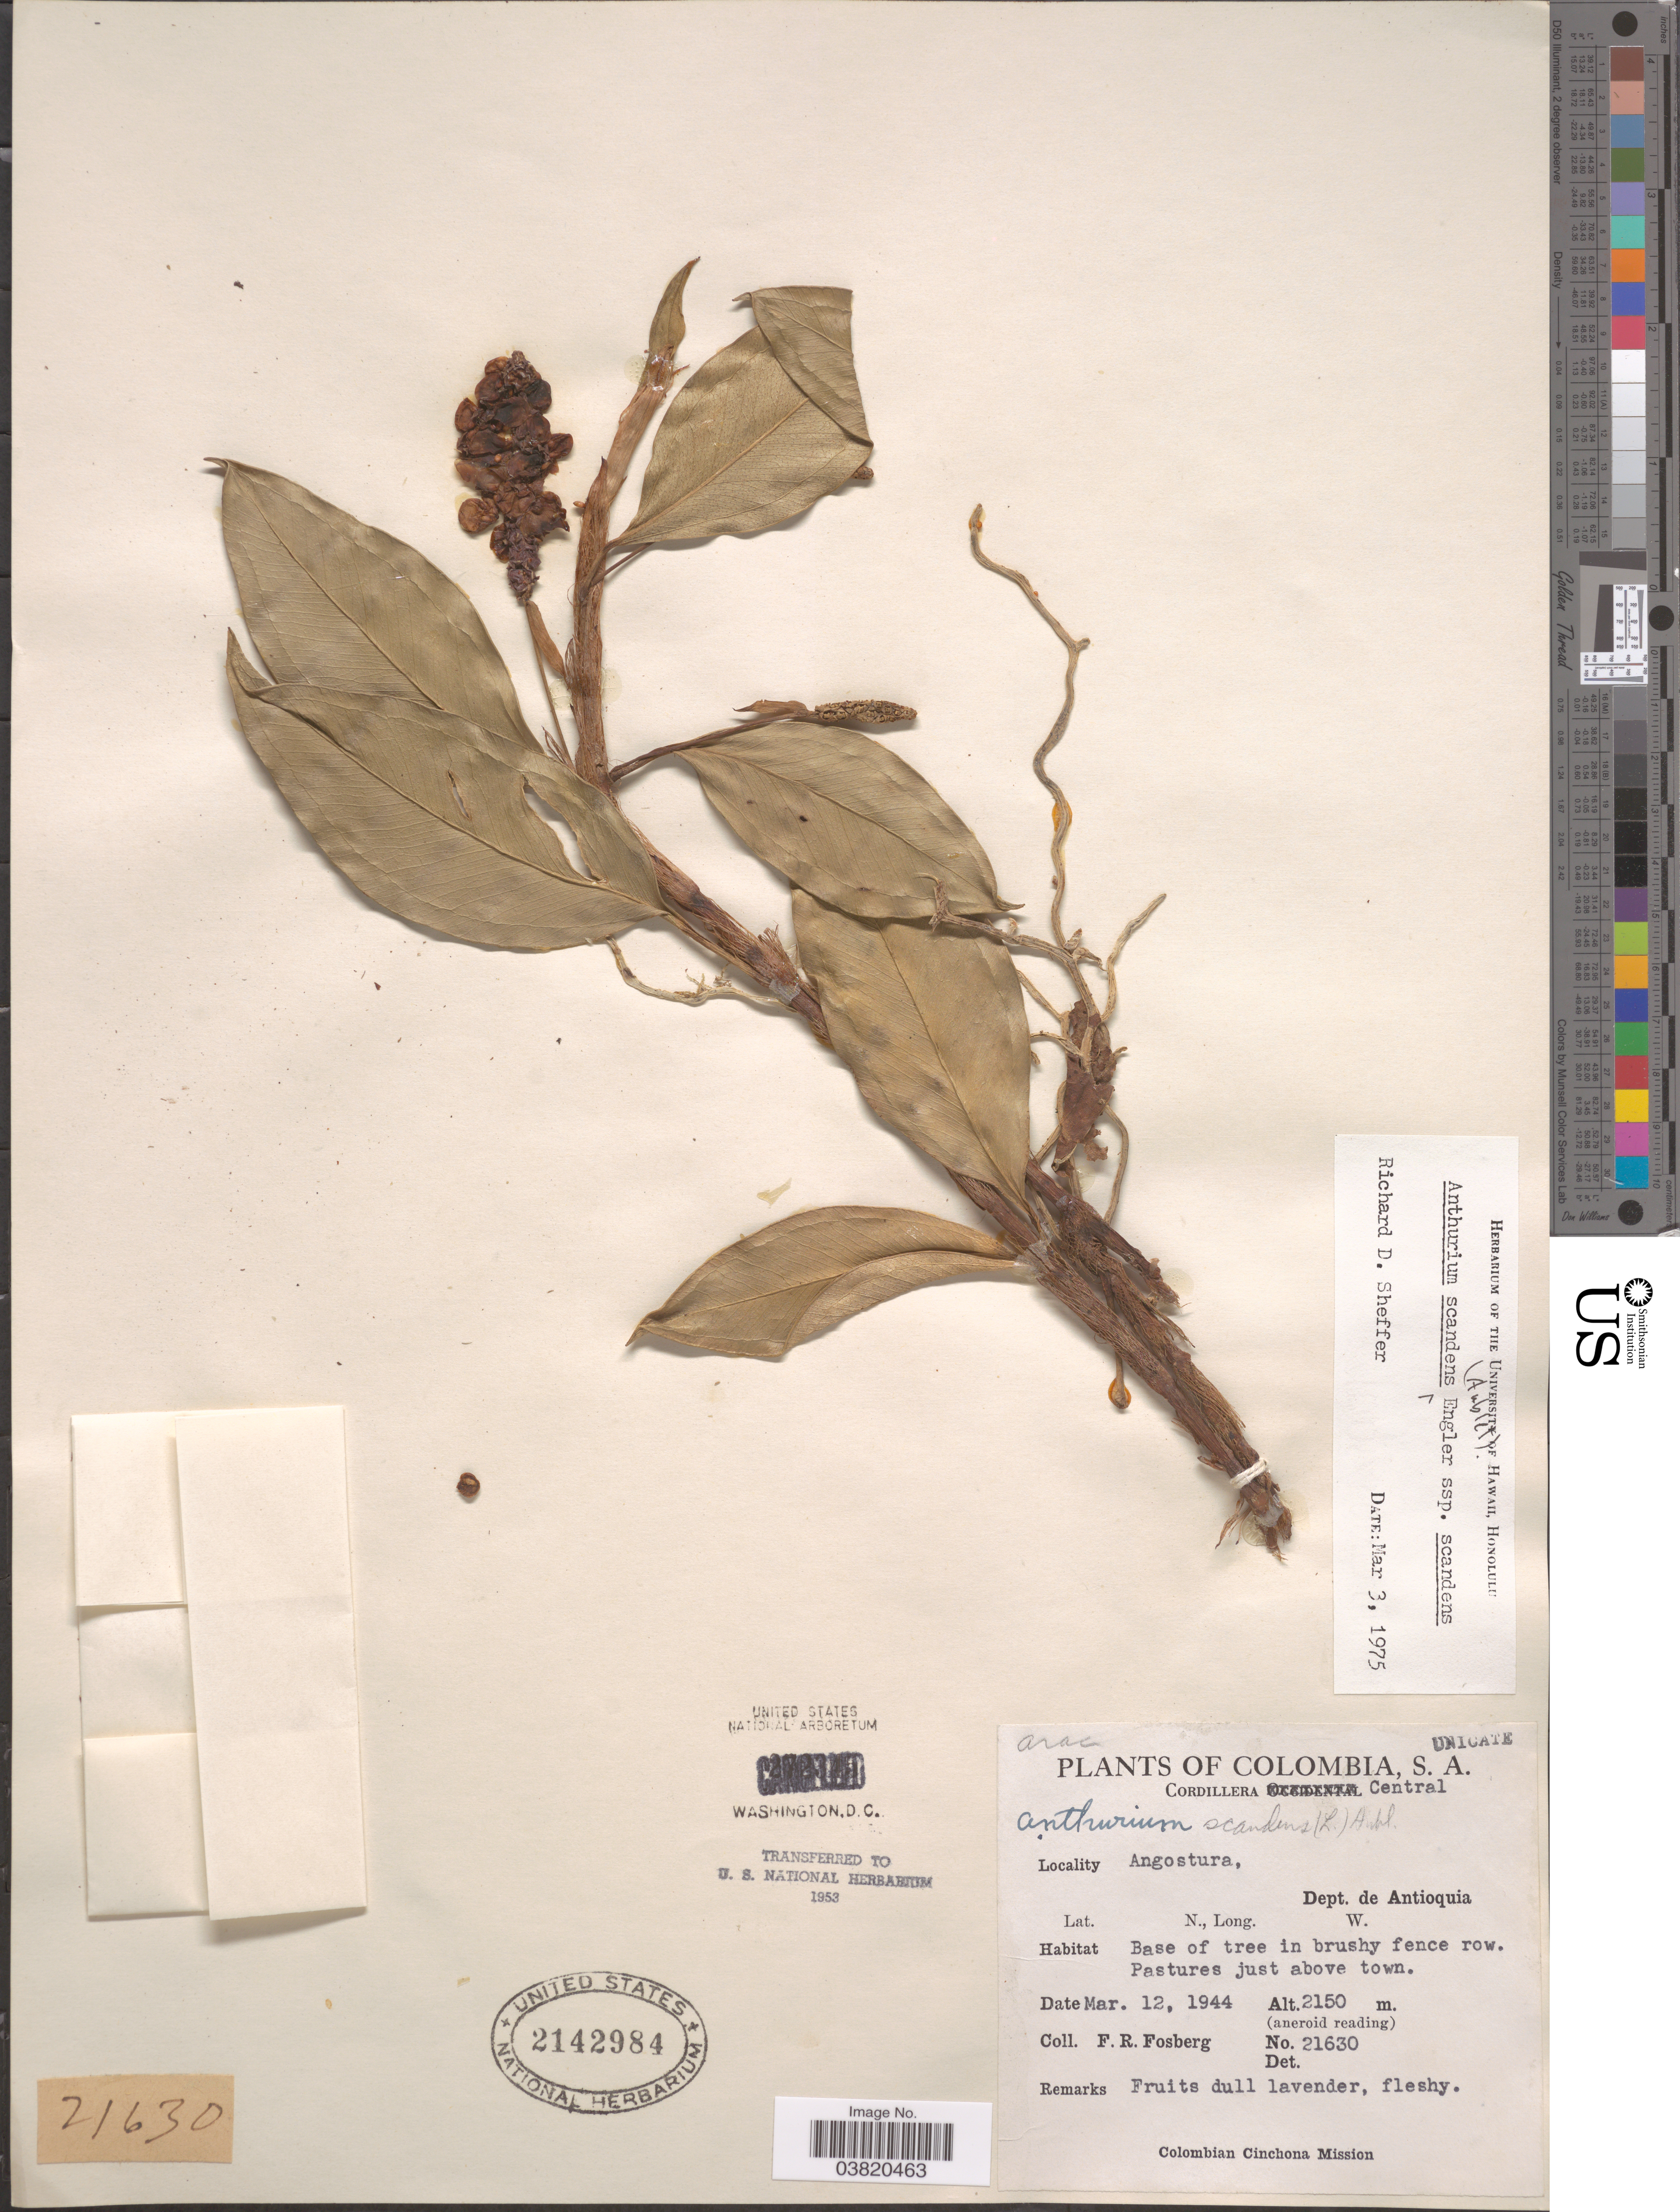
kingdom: Plantae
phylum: Tracheophyta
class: Liliopsida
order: Alismatales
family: Araceae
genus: Anthurium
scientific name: Anthurium scandens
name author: (Aubl.) Engl.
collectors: F. R. Fosberg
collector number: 21630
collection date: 1944-03-12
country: Colombia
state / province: Antioquia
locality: Cordillera Central. Angostura, Dept. de Antioquia. Pastures just above town.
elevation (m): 2150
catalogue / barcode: US 2142984